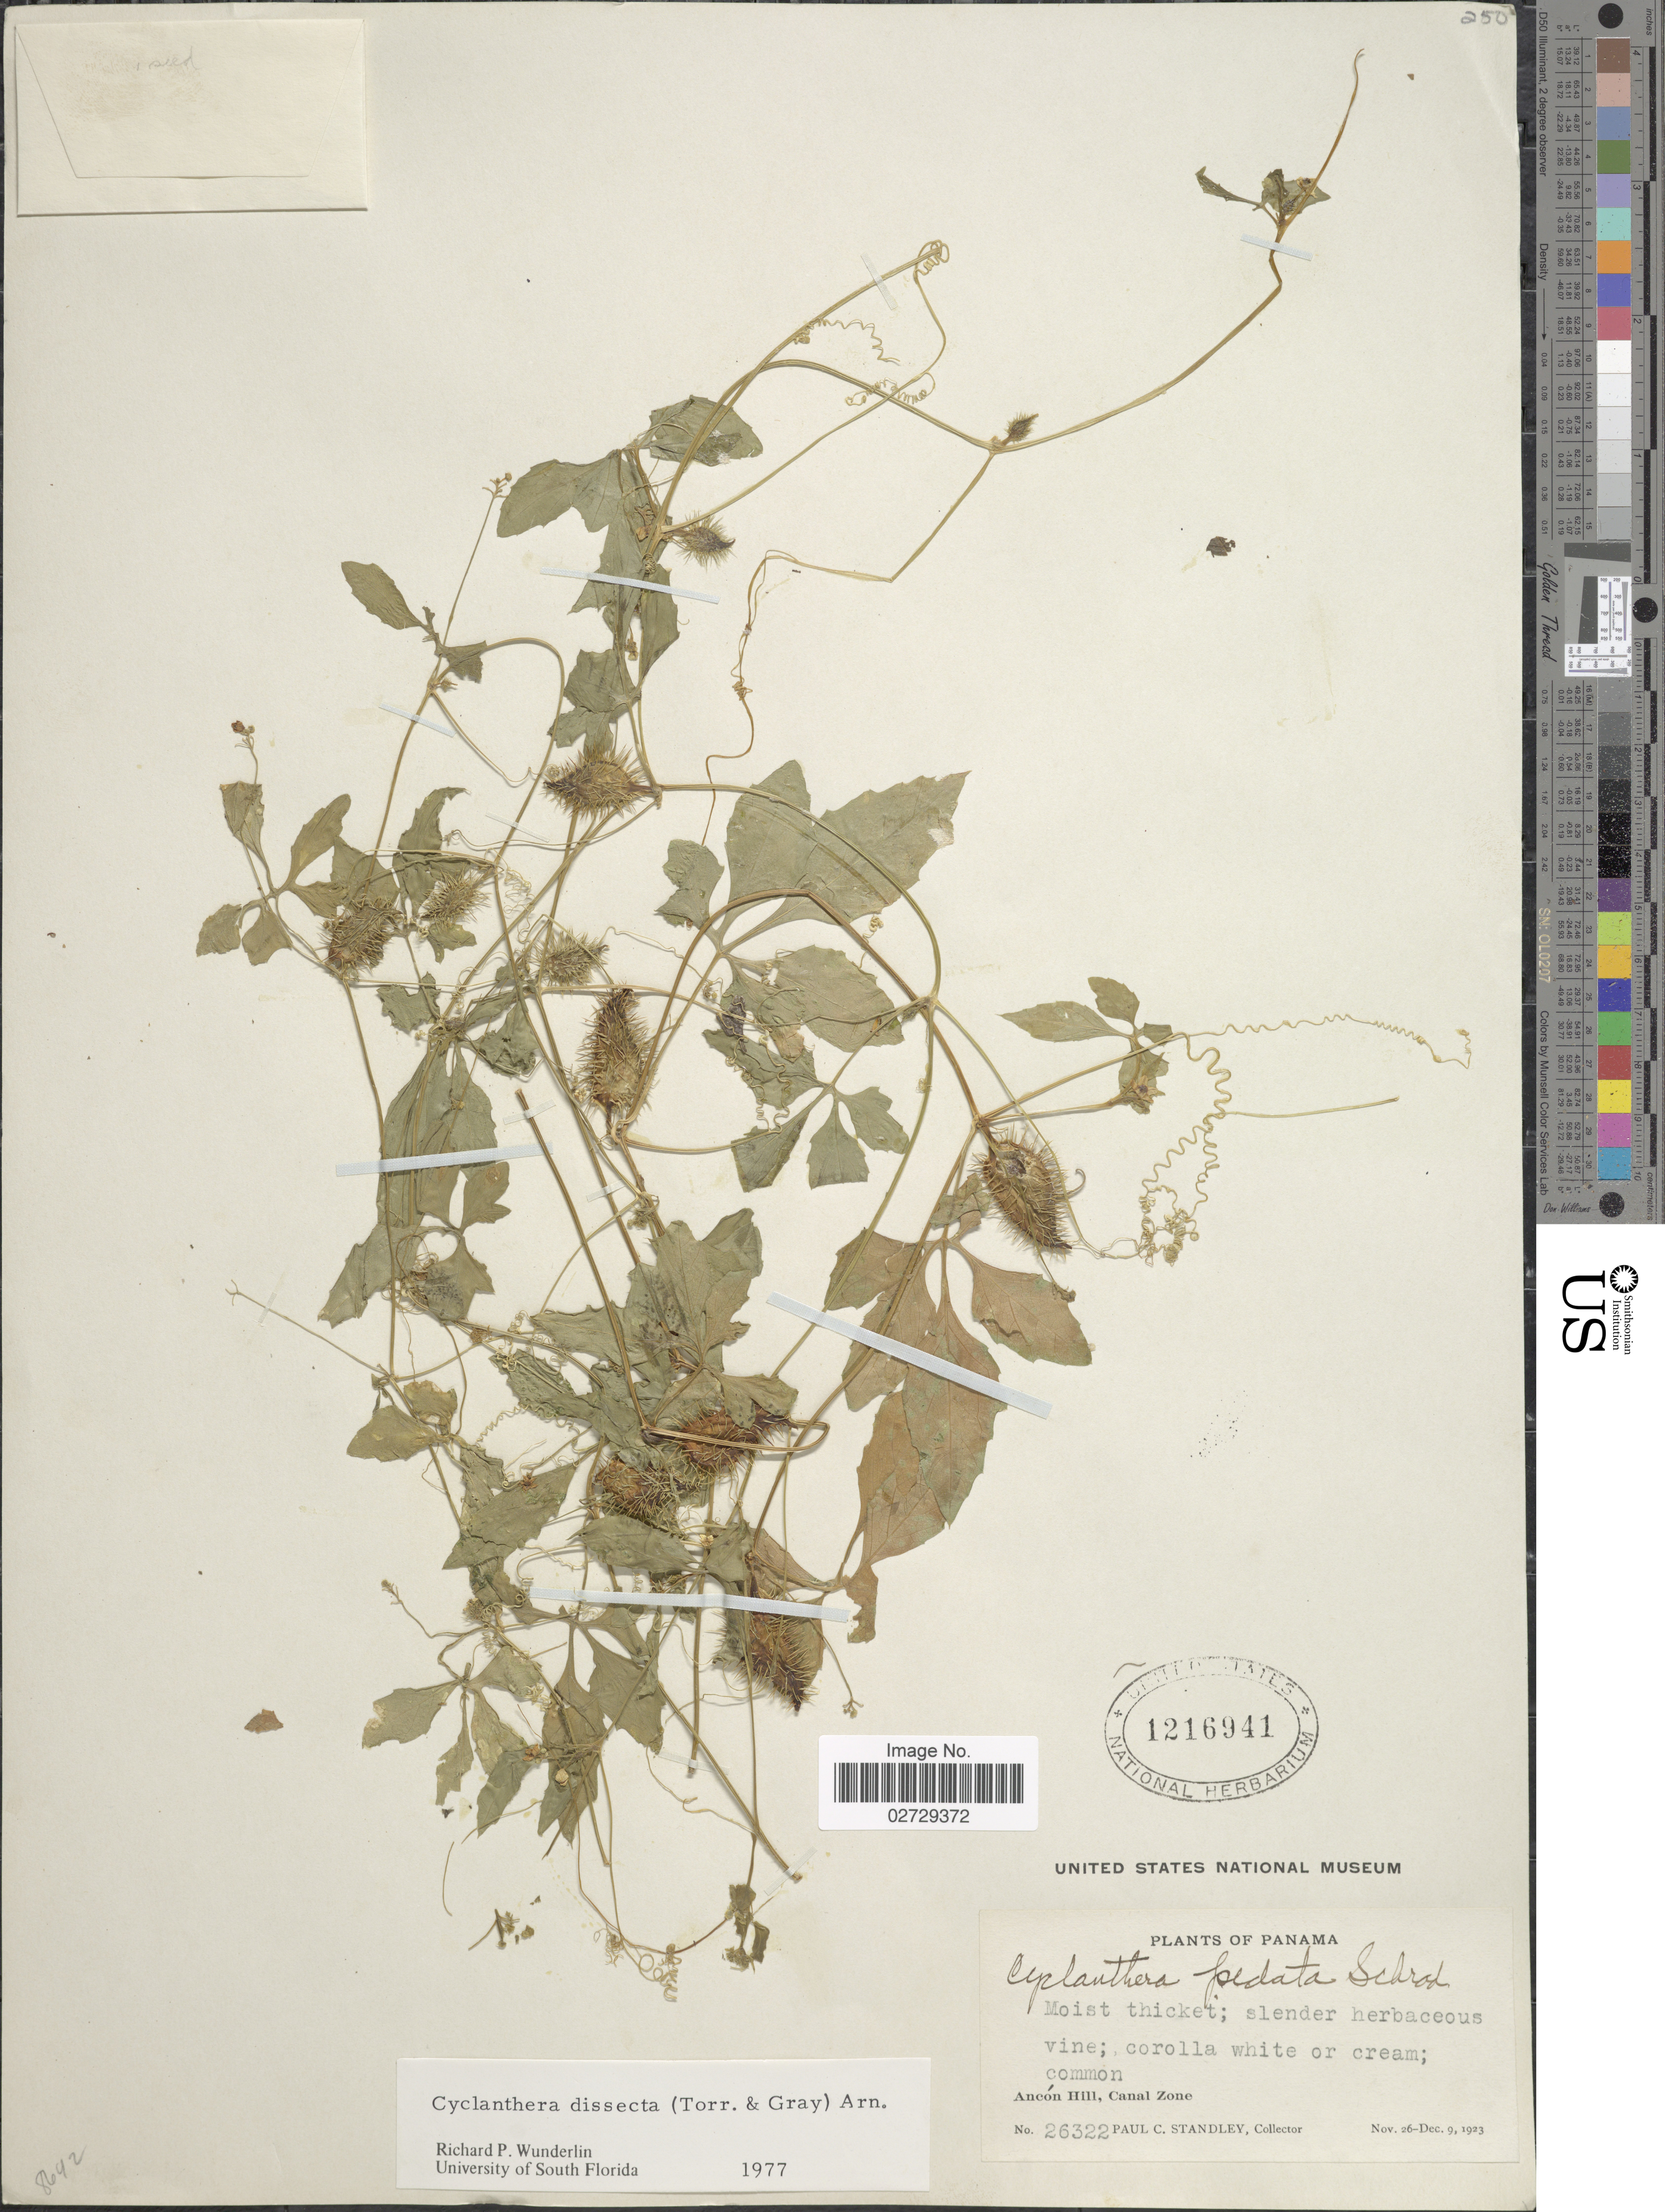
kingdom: Plantae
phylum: Tracheophyta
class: Magnoliopsida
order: Cucurbitales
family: Cucurbitaceae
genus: Cyclanthera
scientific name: Cyclanthera dissecta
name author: (Torr. & A. Gray) Arn.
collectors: P. C. Standley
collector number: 26322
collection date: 1923-11-26/1923-12-09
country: Panama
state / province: Colón / Panamá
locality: Ancón Hill, Canal Zone.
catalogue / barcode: US 1216941